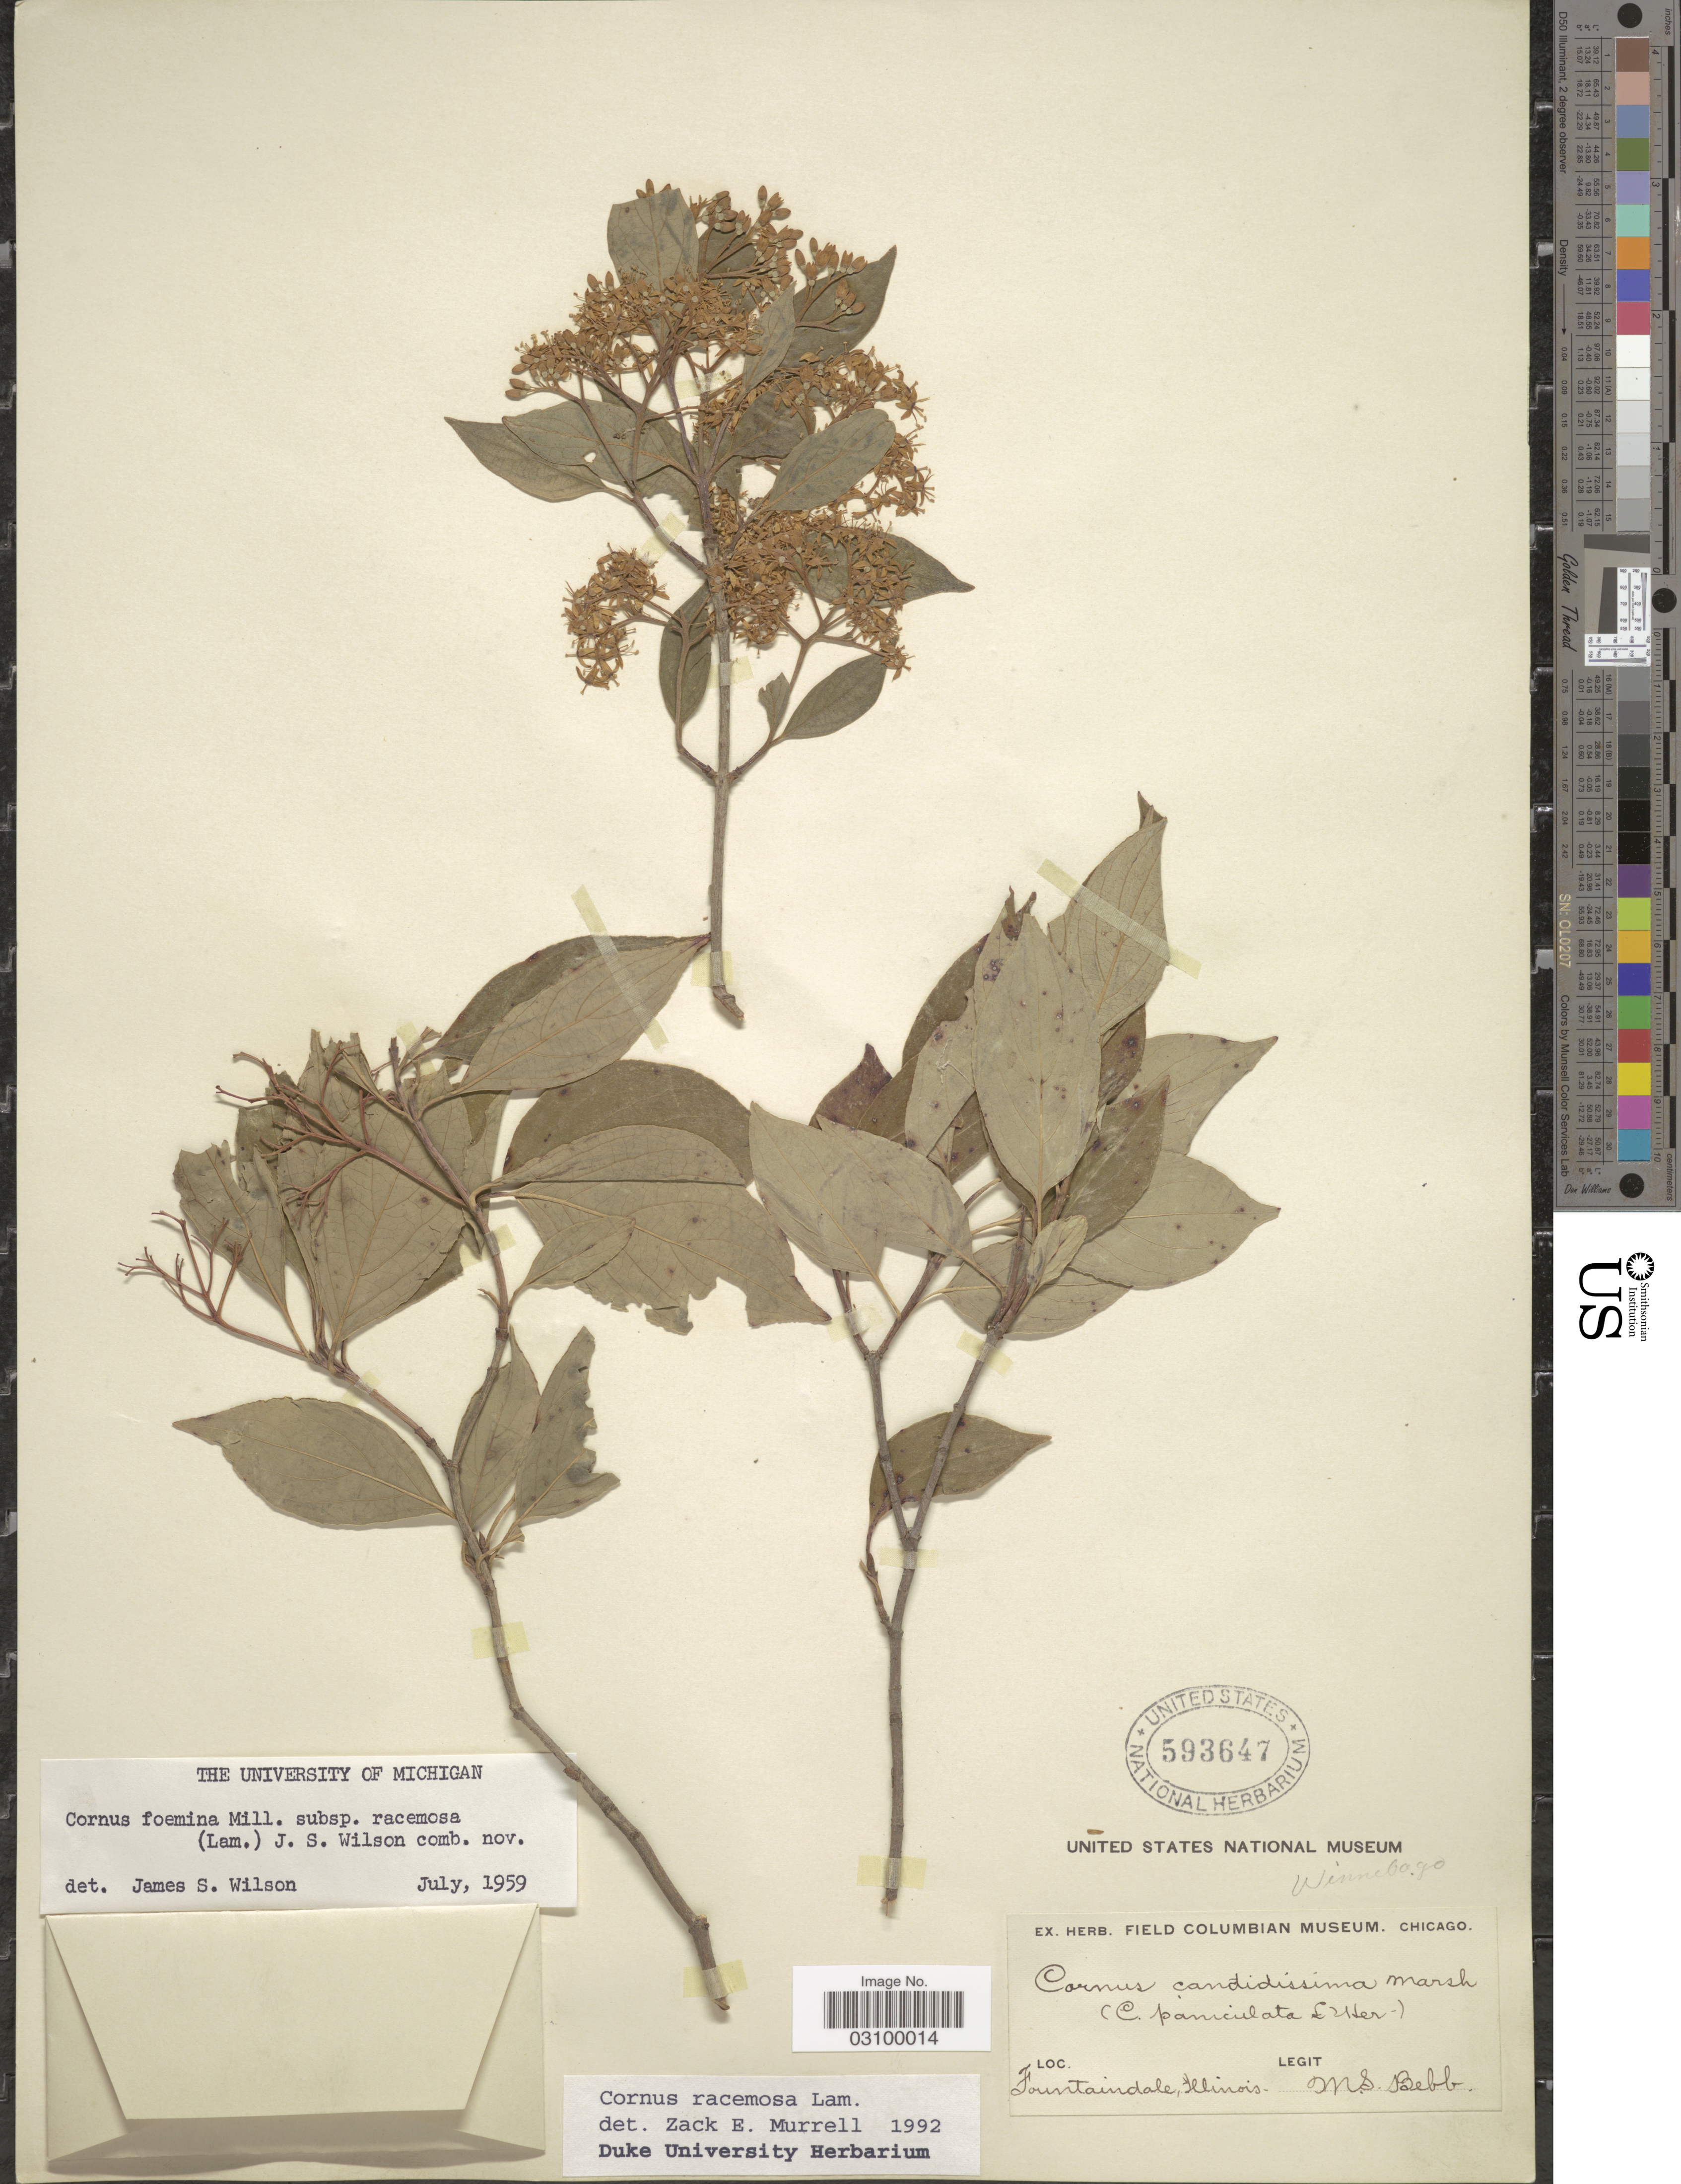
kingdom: Plantae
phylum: Tracheophyta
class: Magnoliopsida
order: Cornales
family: Cornaceae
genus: Cornus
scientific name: Cornus racemosa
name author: Lam.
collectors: M. Bebb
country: United States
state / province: Illinois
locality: Fountaindale. Winnebago.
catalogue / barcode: US 593647